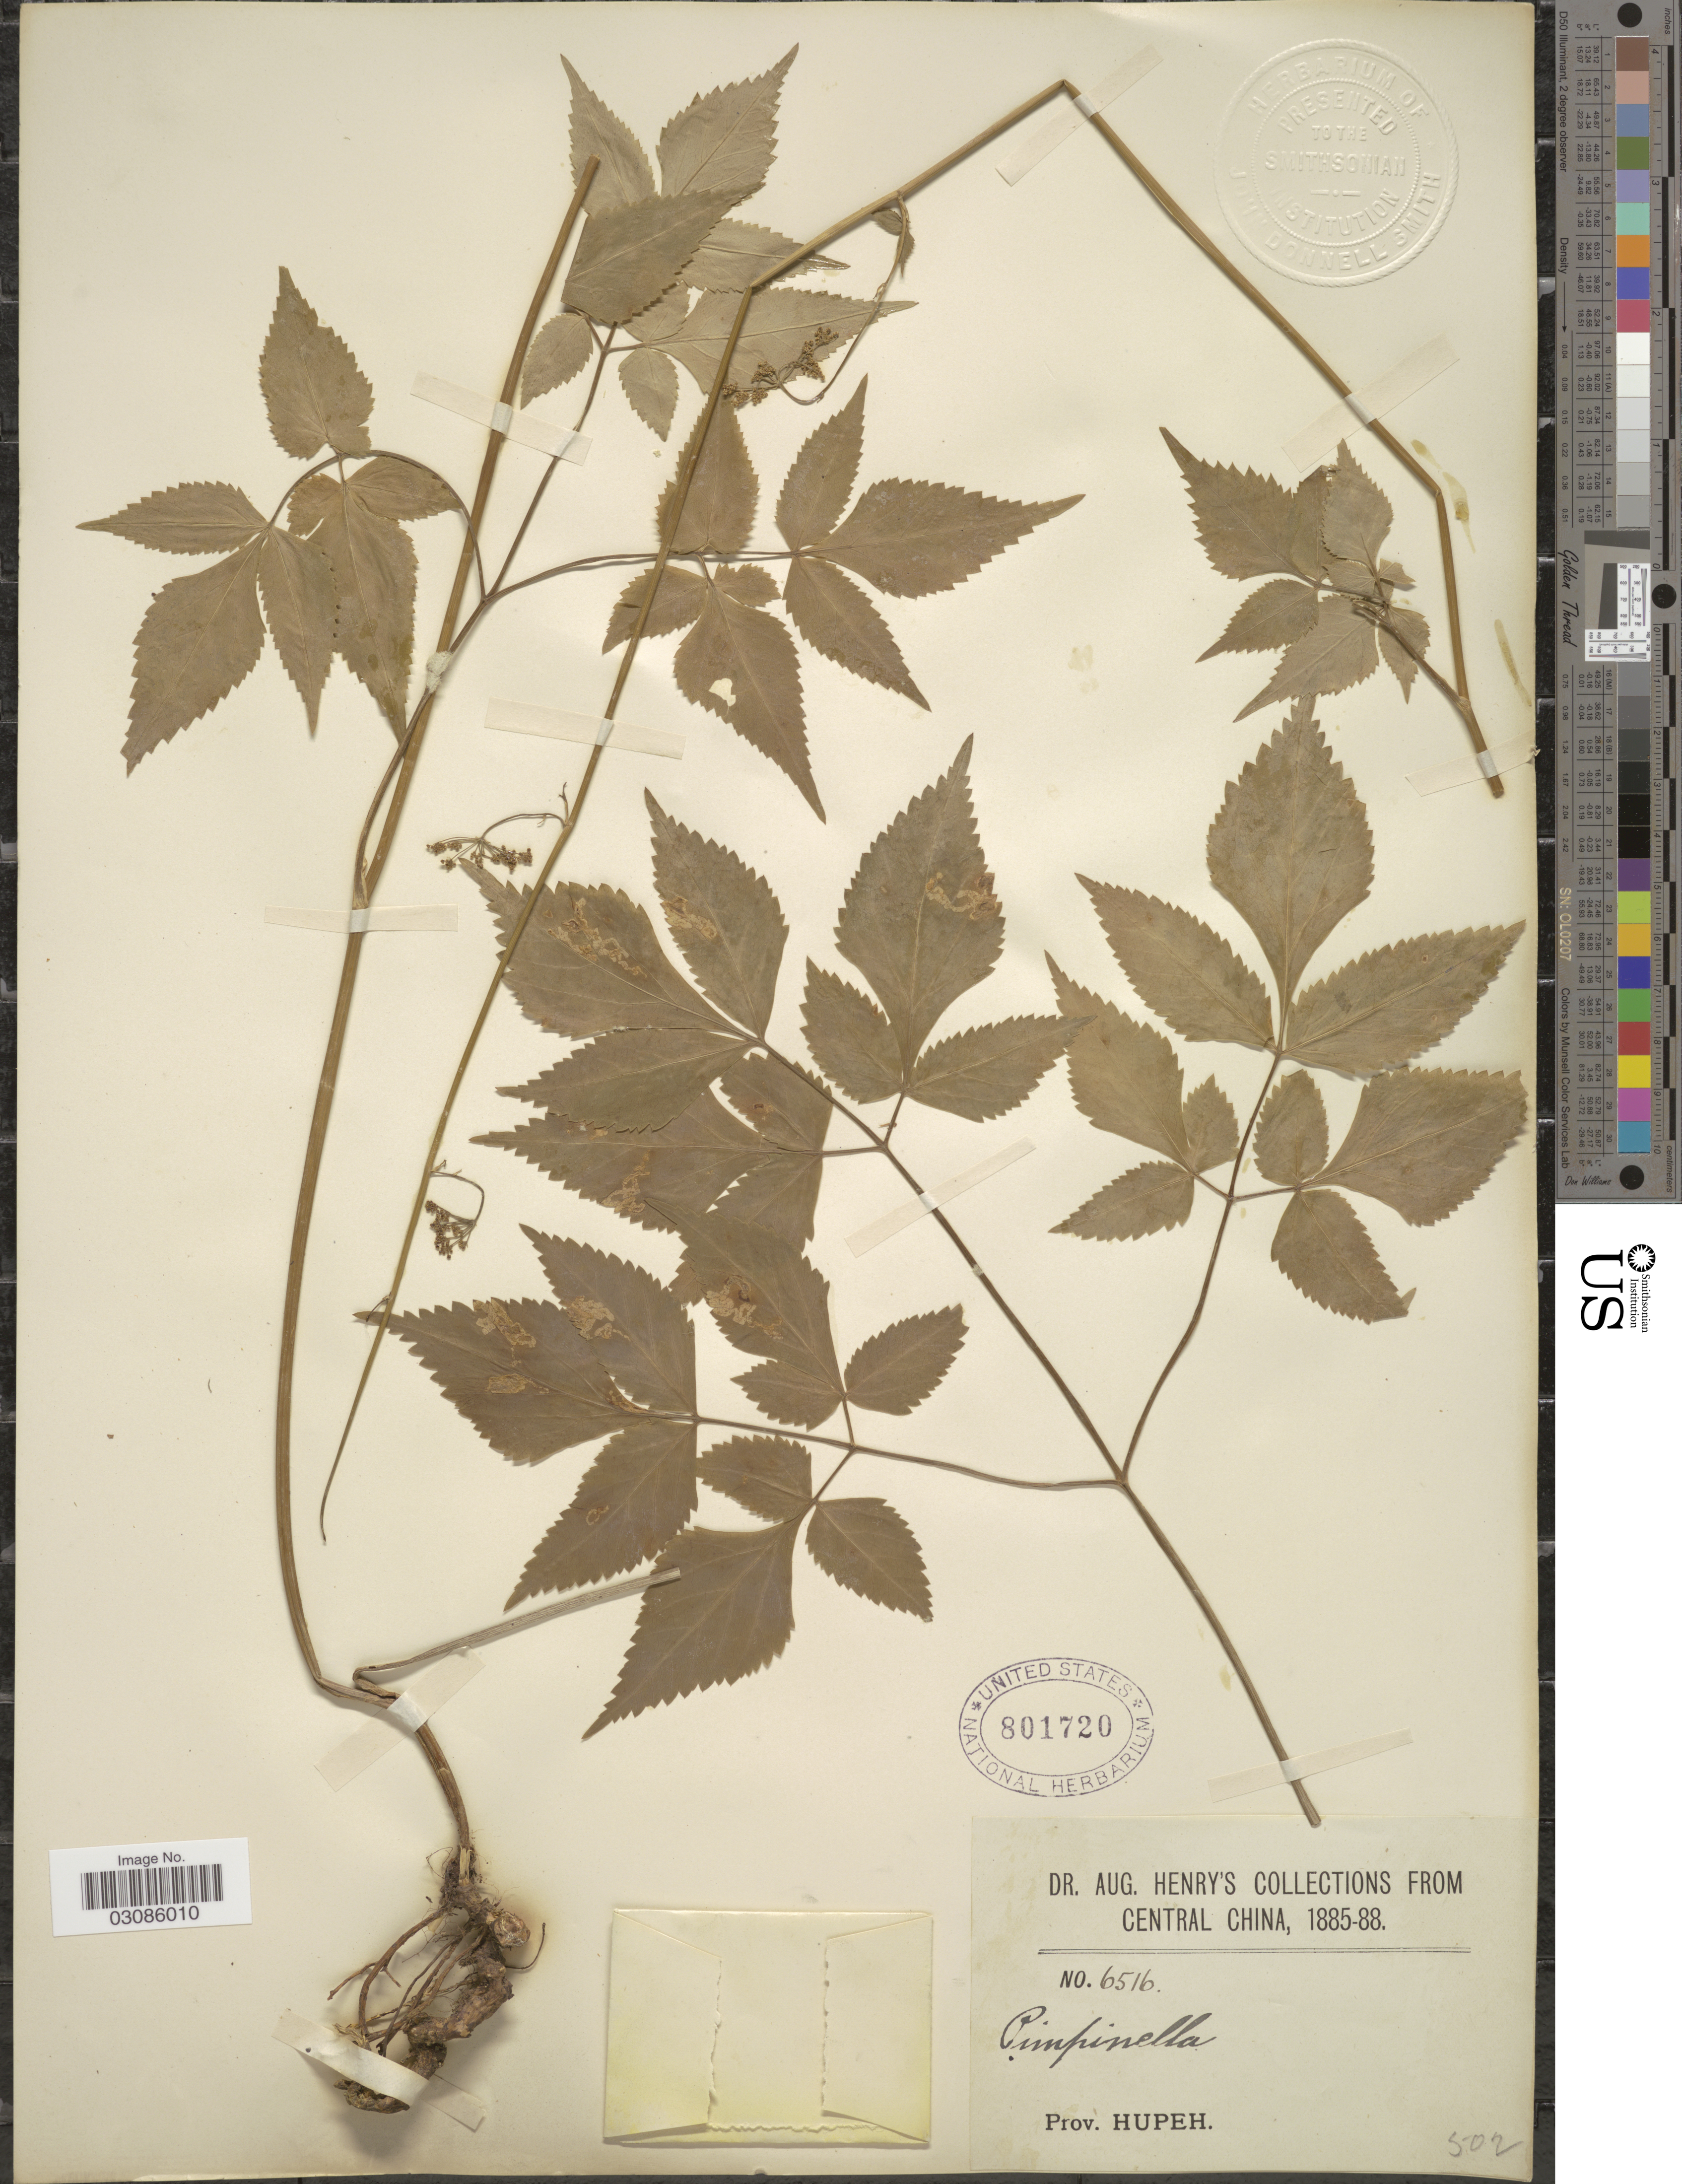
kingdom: Plantae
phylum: Tracheophyta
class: Magnoliopsida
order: Apiales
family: Apiaceae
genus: Pimpinella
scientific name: Pimpinella sp.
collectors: A. Henry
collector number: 6516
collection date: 1885/1888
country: China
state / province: Hubei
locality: Central China, Prov. Hupeh.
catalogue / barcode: US 801720